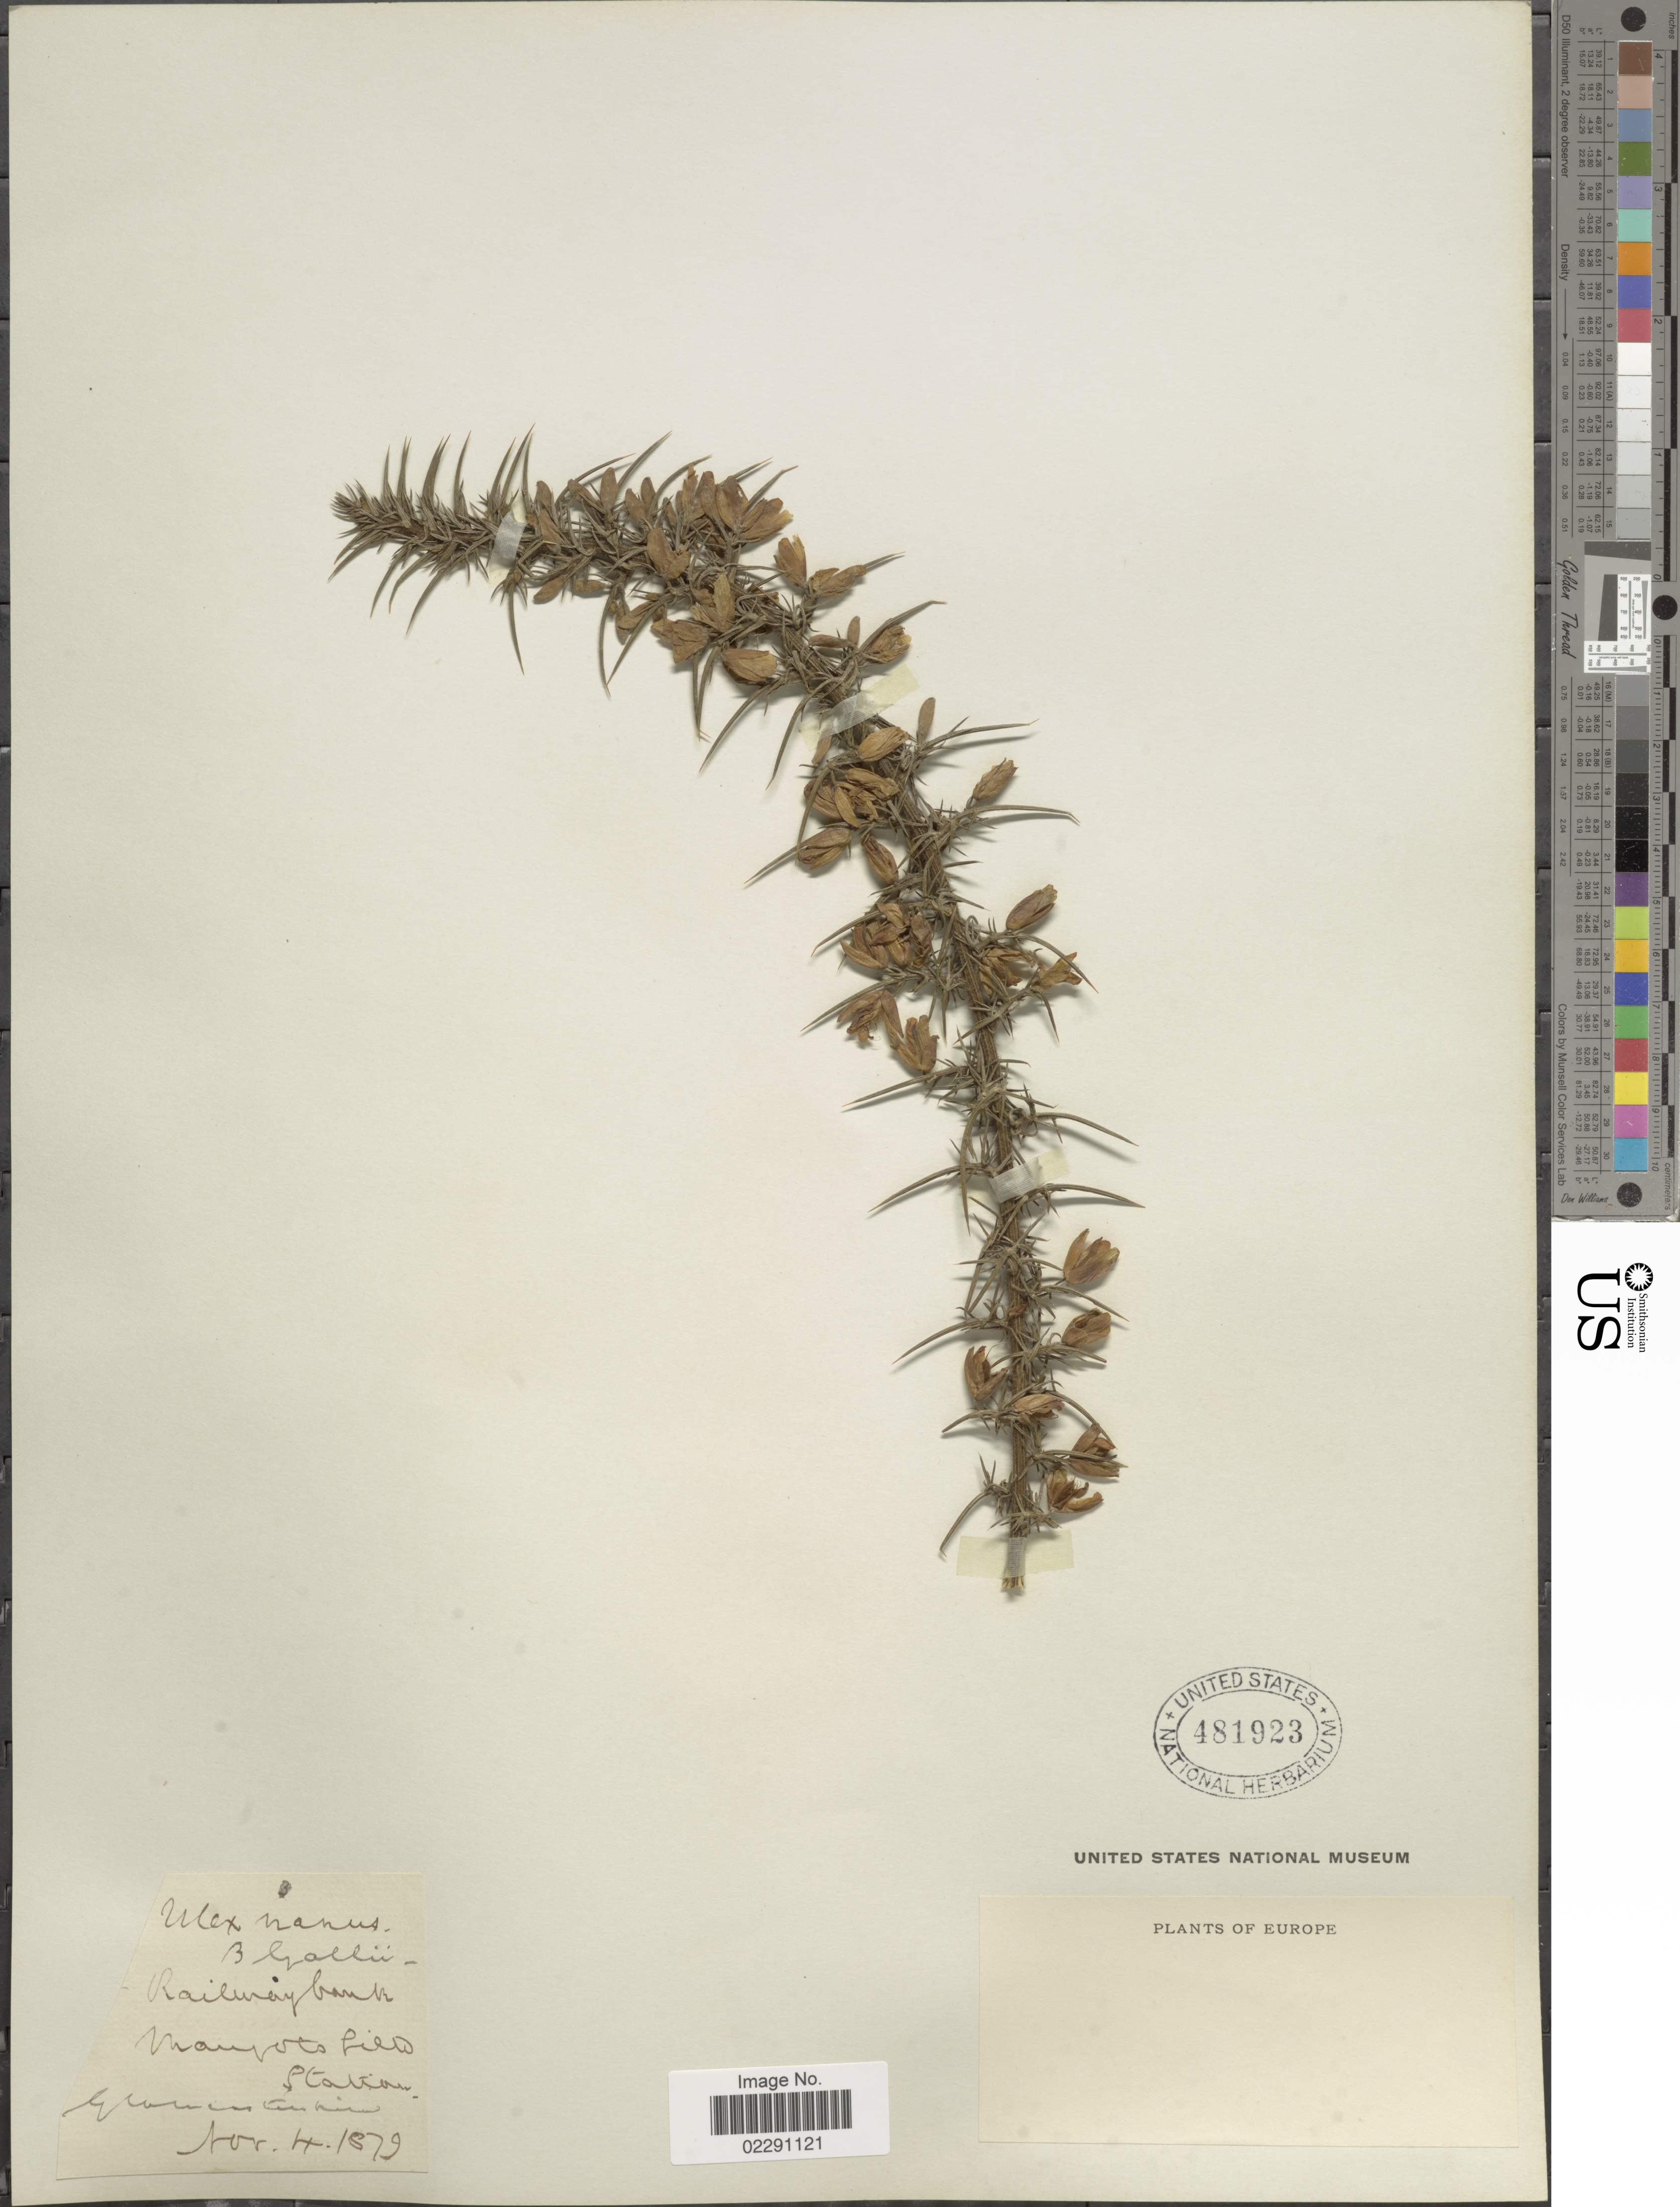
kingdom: Plantae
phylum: Tracheophyta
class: Magnoliopsida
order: Fabales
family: Fabaceae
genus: Ulex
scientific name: Ulex nanus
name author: Symons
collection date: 1879-11-04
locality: Europe, Railwaybank, Manyoto [interpreted] Lillo Station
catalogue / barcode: US 481923